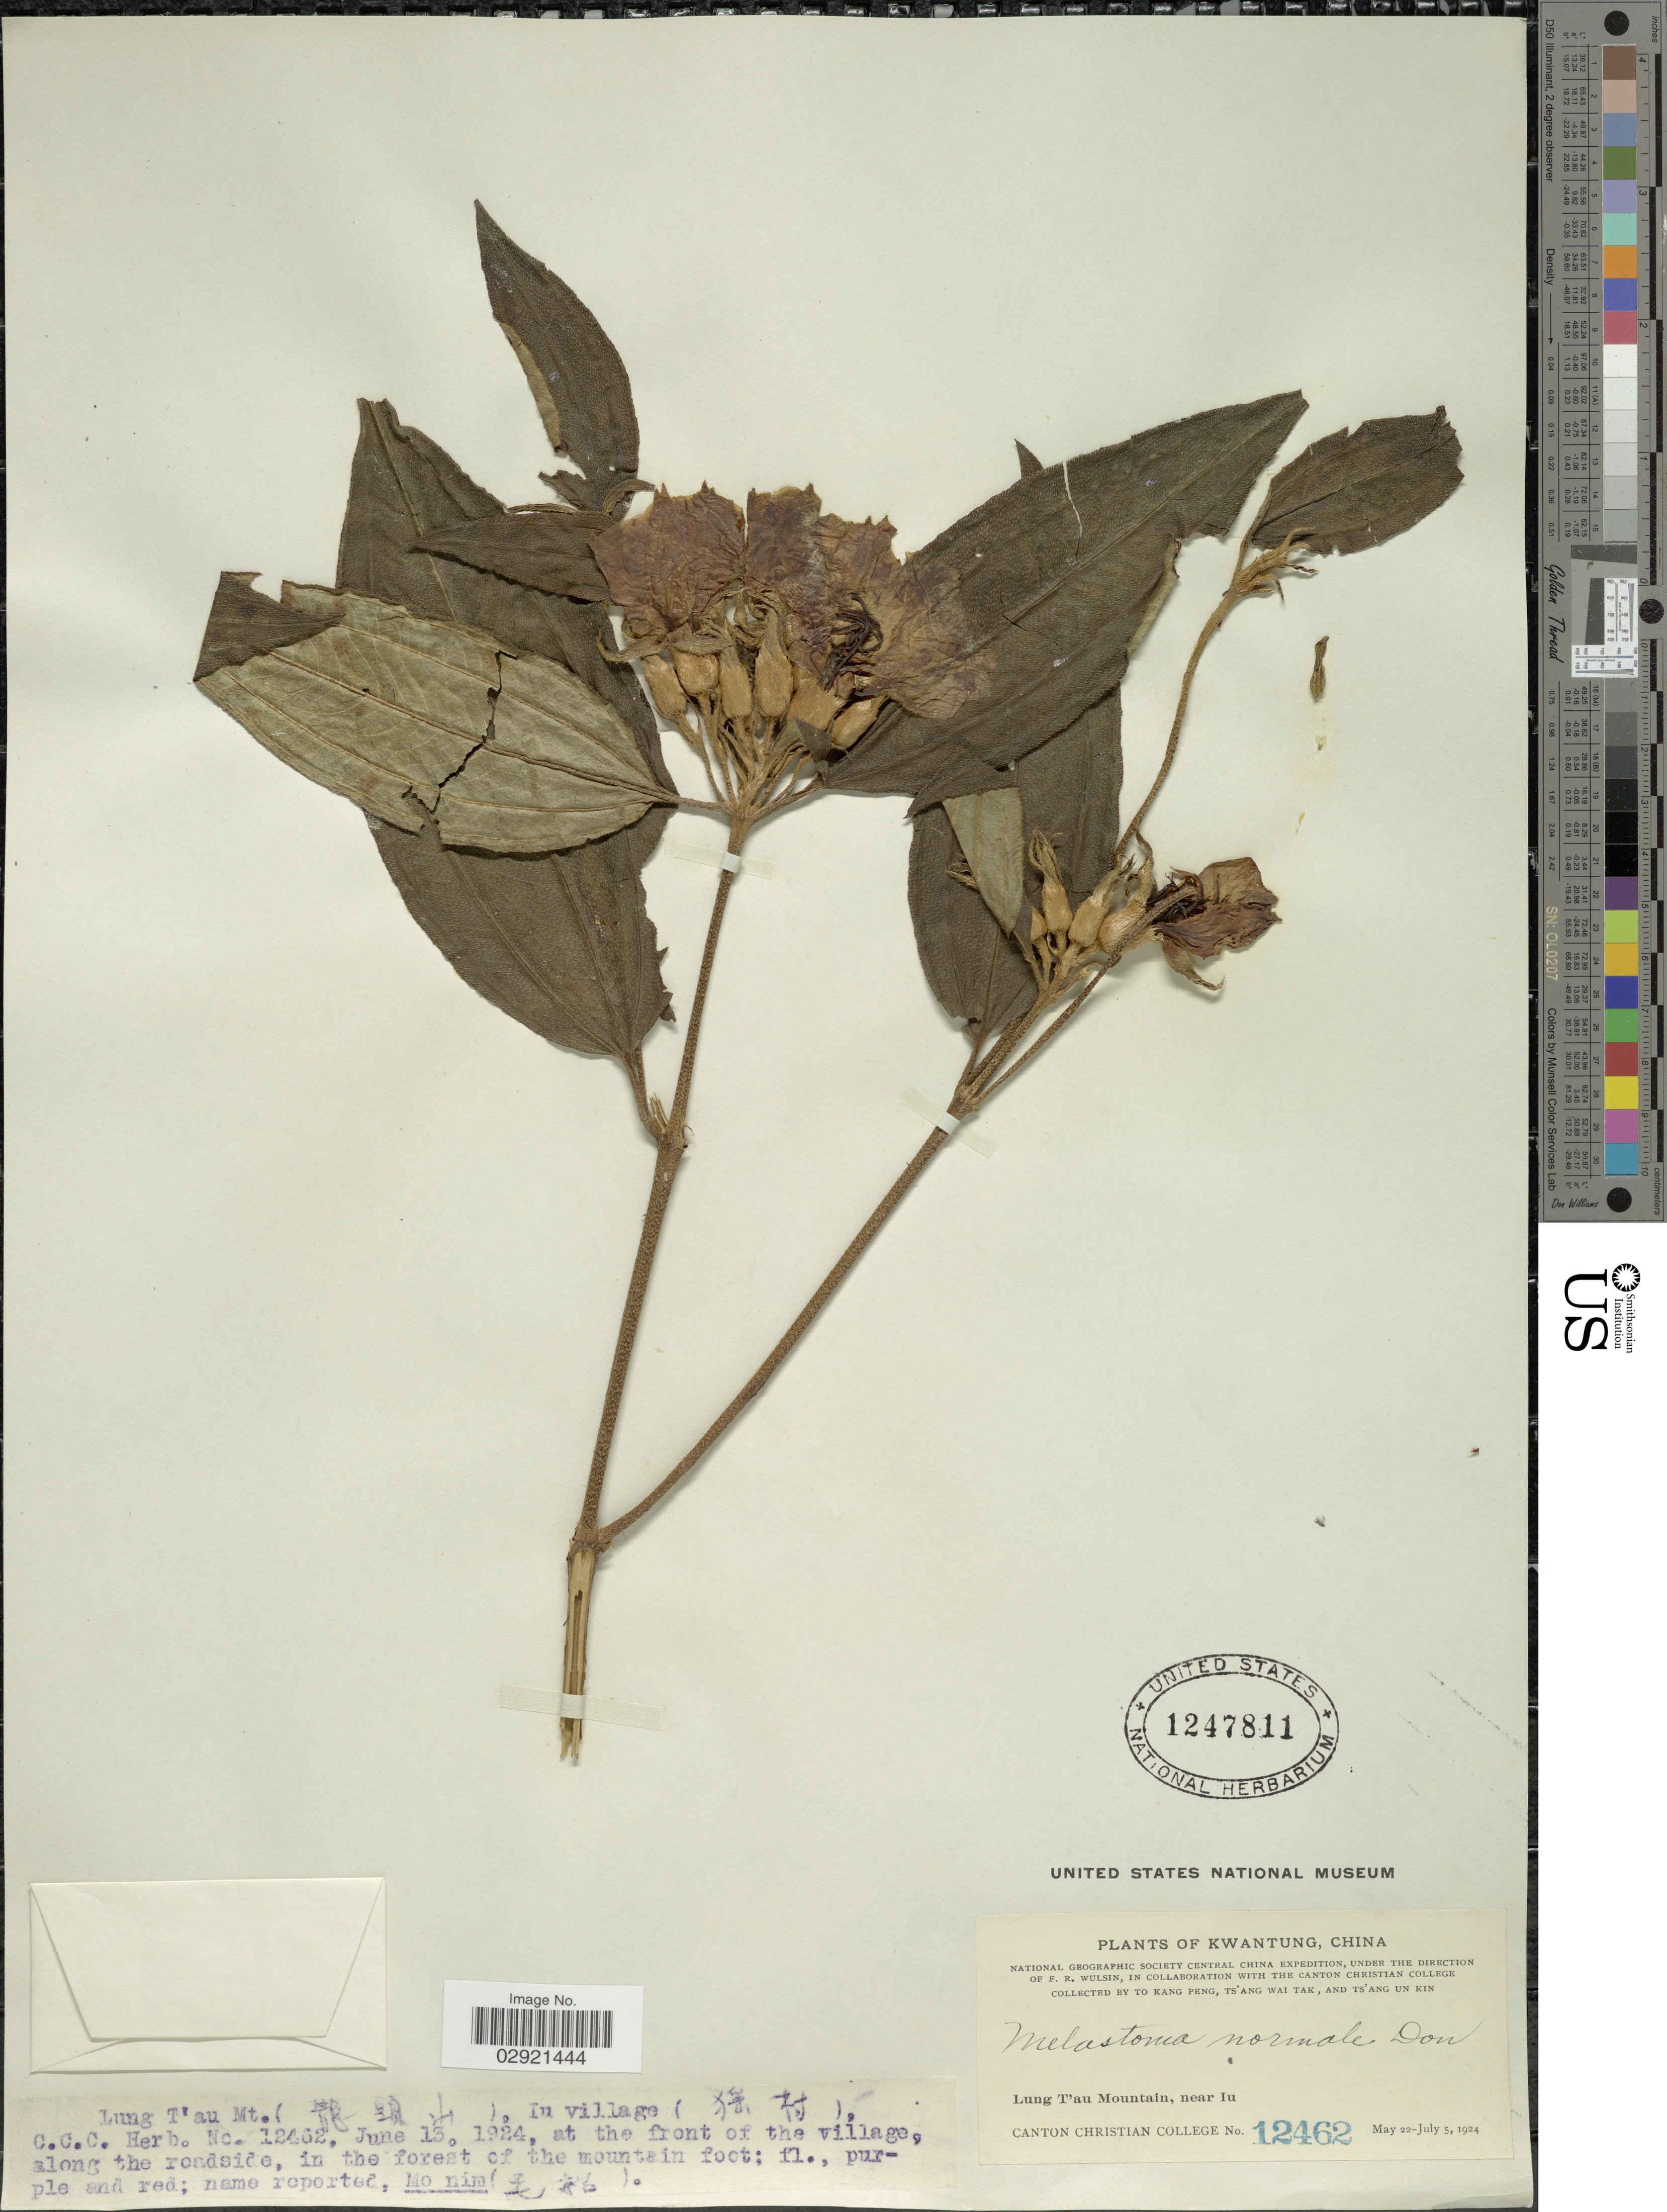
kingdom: Plantae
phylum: Tracheophyta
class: Magnoliopsida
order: Myrtales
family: Melastomataceae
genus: Melastoma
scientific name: Melastoma malabathricum subsp. normale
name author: L.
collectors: T. K. Peng, W. T. Tsang & Ts' Ang Un Kin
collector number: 12462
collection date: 1924-06-13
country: China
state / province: Guangdong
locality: Kwangtung. Lung T'au Mountain, near Iu. In village.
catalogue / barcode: US 1247811